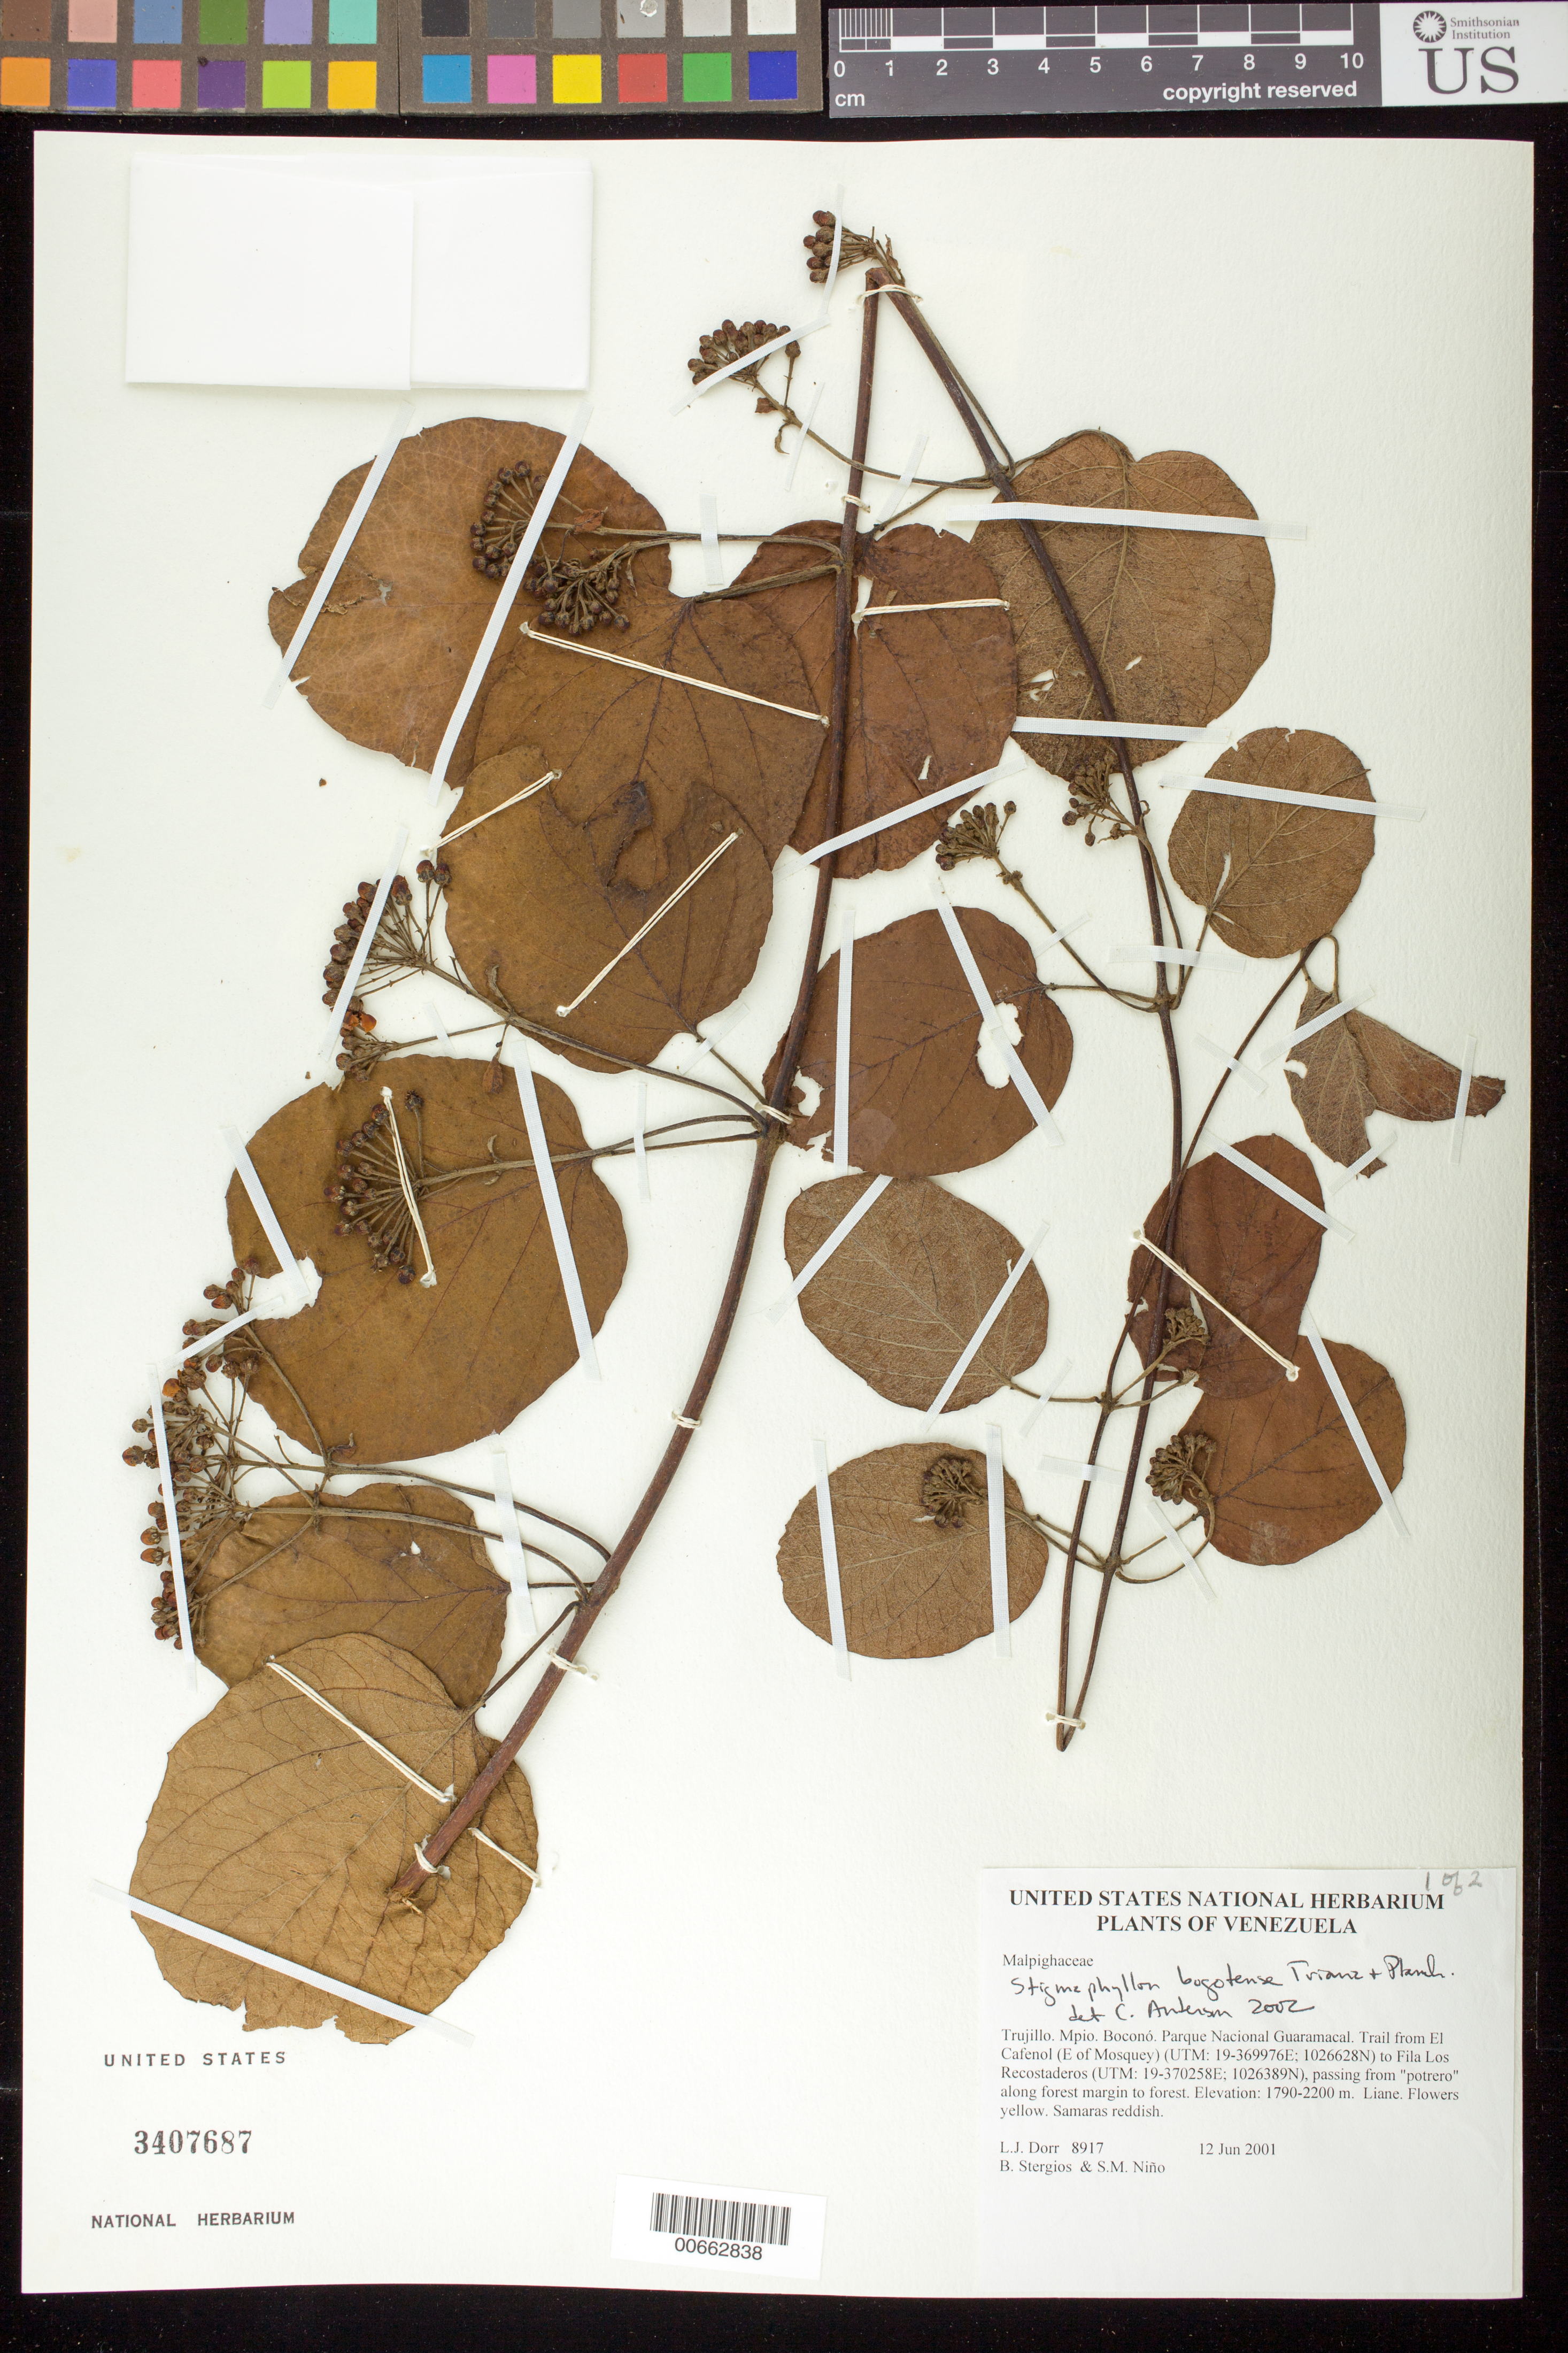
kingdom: Plantae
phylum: Tracheophyta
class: Magnoliopsida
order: Malpighiales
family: Malpighiaceae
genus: Stigmaphyllon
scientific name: Stigmaphyllon bogotense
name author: Triana & Planch.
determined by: Anderson, C.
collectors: L. J. Dorr, B. G. Stergios & S. M. Niño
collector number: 8917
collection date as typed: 12 Jun 2001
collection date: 2001-06-12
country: Venezuela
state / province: Trujillo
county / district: Boconó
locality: Parque Nacional Guaramacal. Trail from El Cafenol (E of Mosquey) to Fila Los Recostaderos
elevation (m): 1790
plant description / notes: MICH, PORT, US; Sheet 1 of 2; Sheet 2 USNH: 3407688; BC 00662892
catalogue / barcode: US 3407687